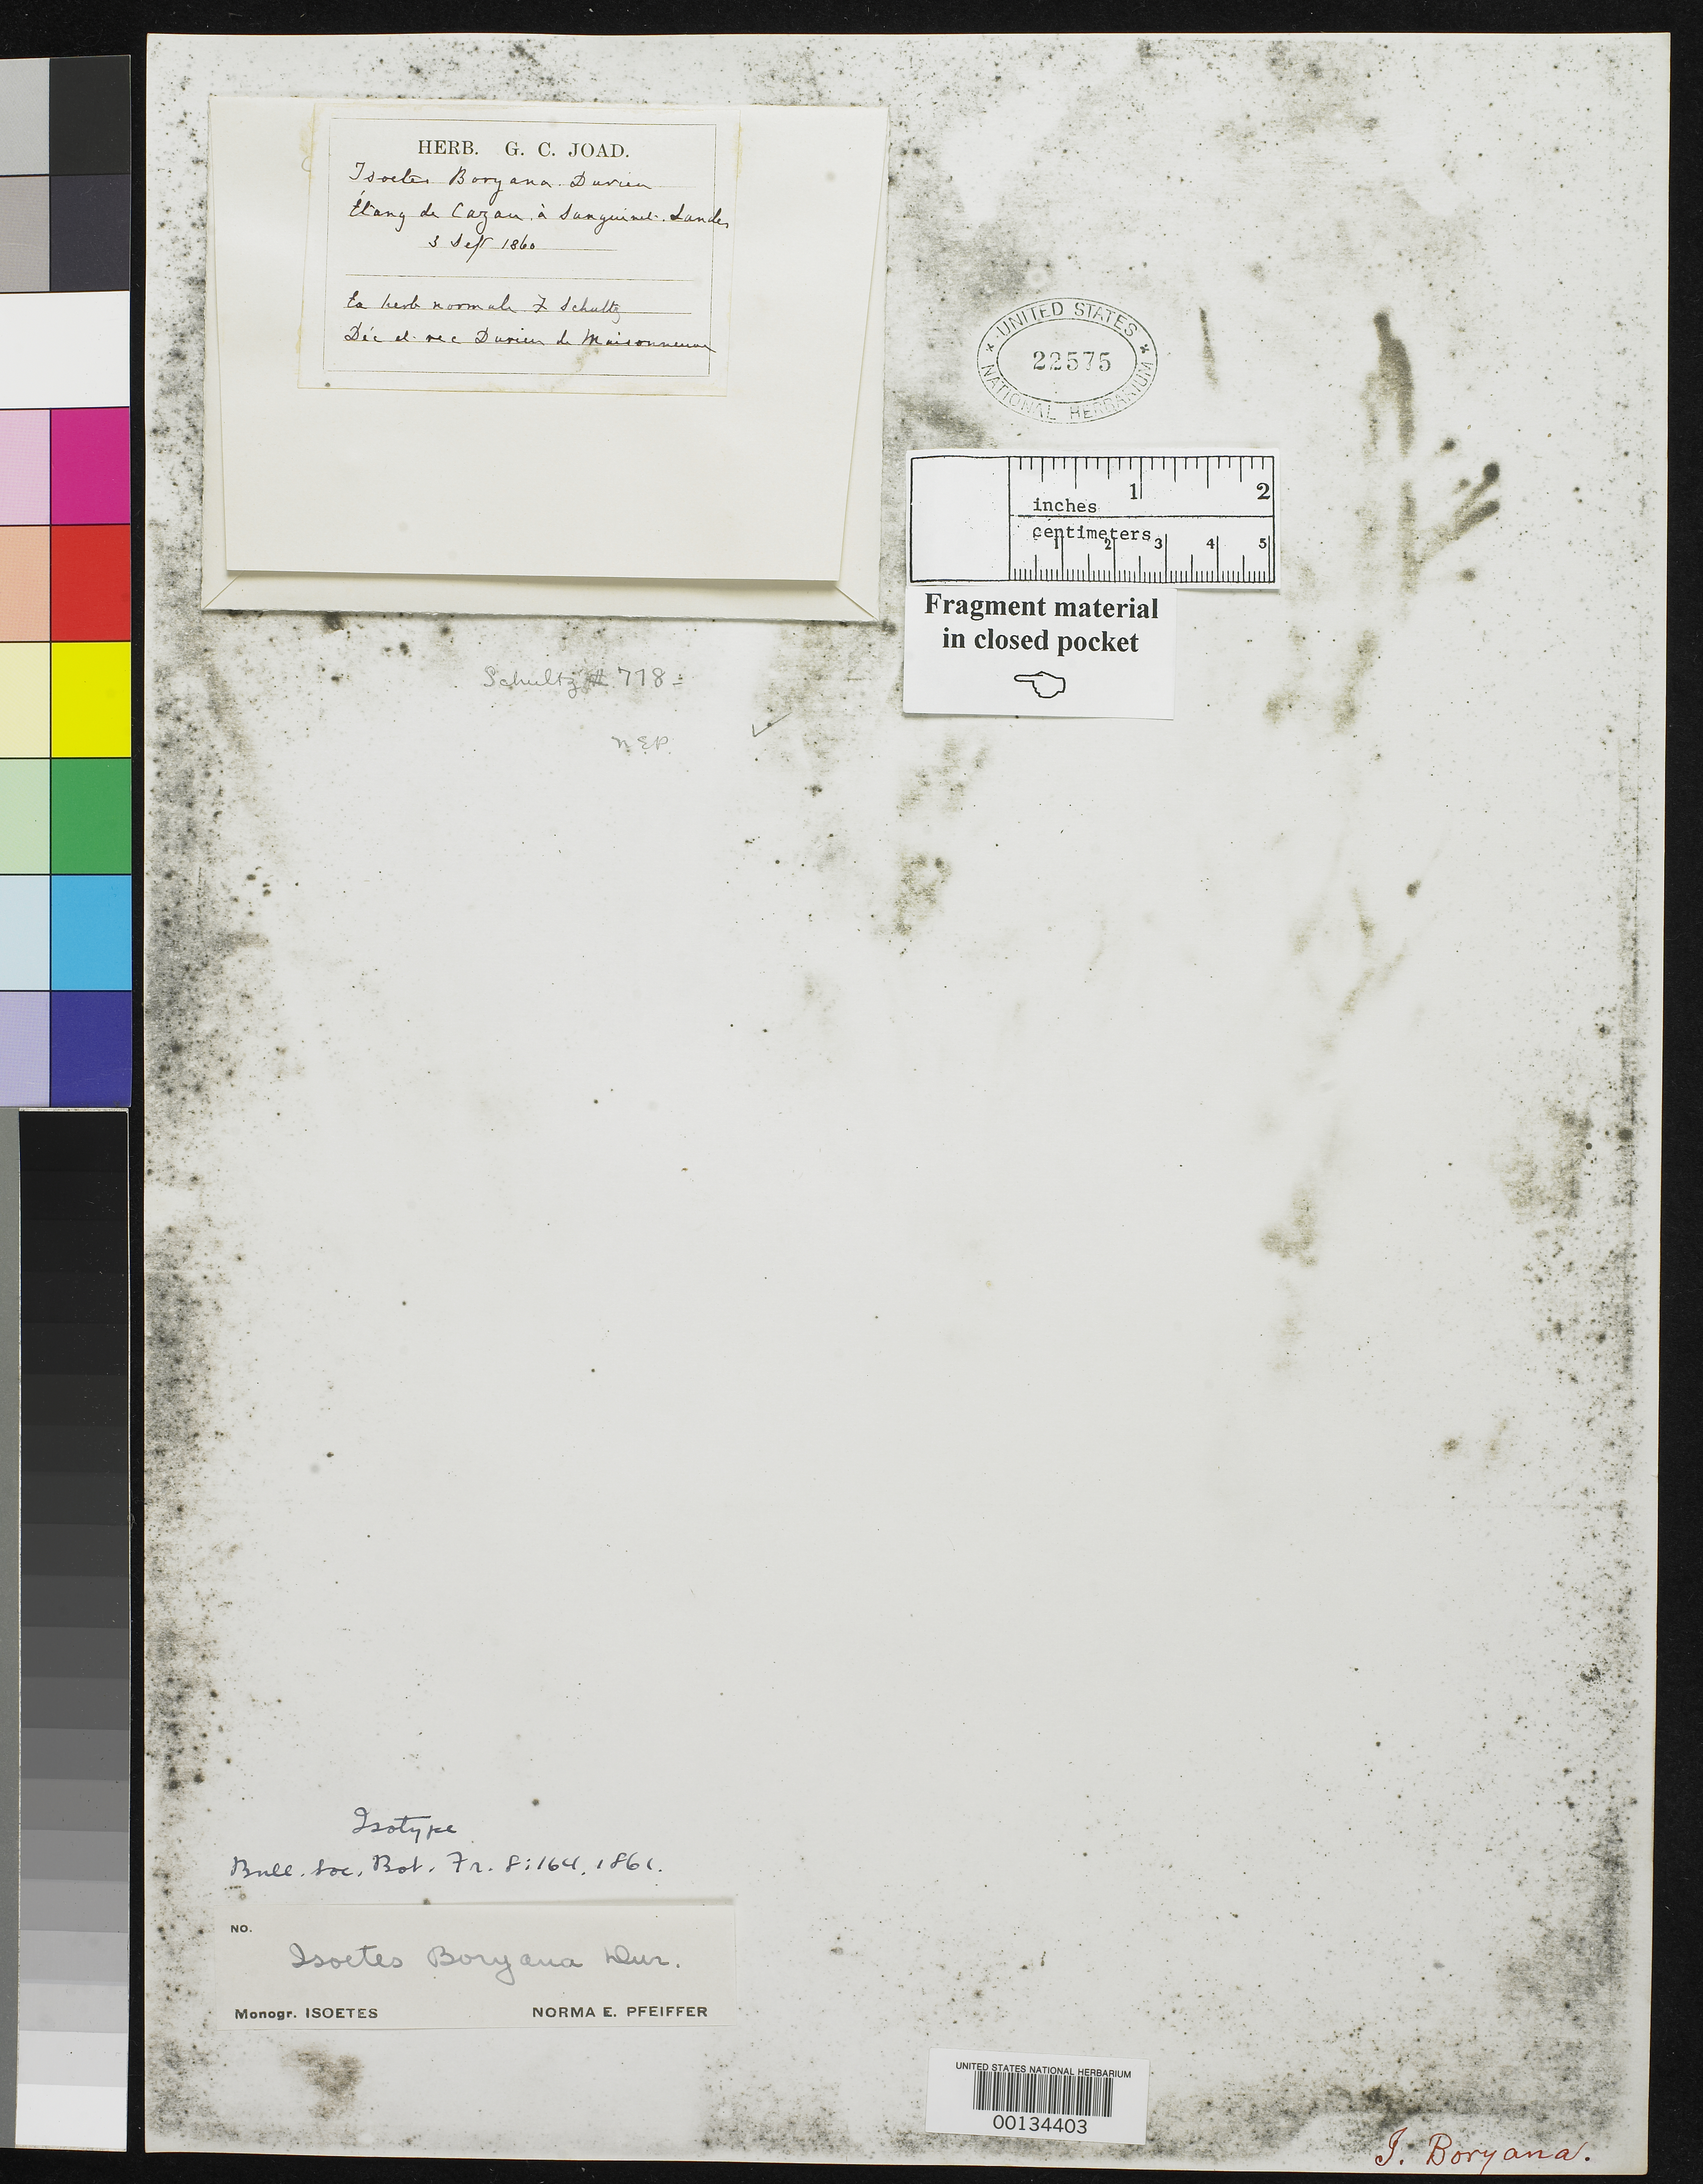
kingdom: Plantae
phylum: Tracheophyta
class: Lycopodiopsida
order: Isoetales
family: Isoetaceae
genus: Isoetes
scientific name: Isoetes boryana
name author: Durieu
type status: Type Collection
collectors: M. C. Durieu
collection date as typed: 03 Sep 1860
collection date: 1860-09-03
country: France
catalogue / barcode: US 22575